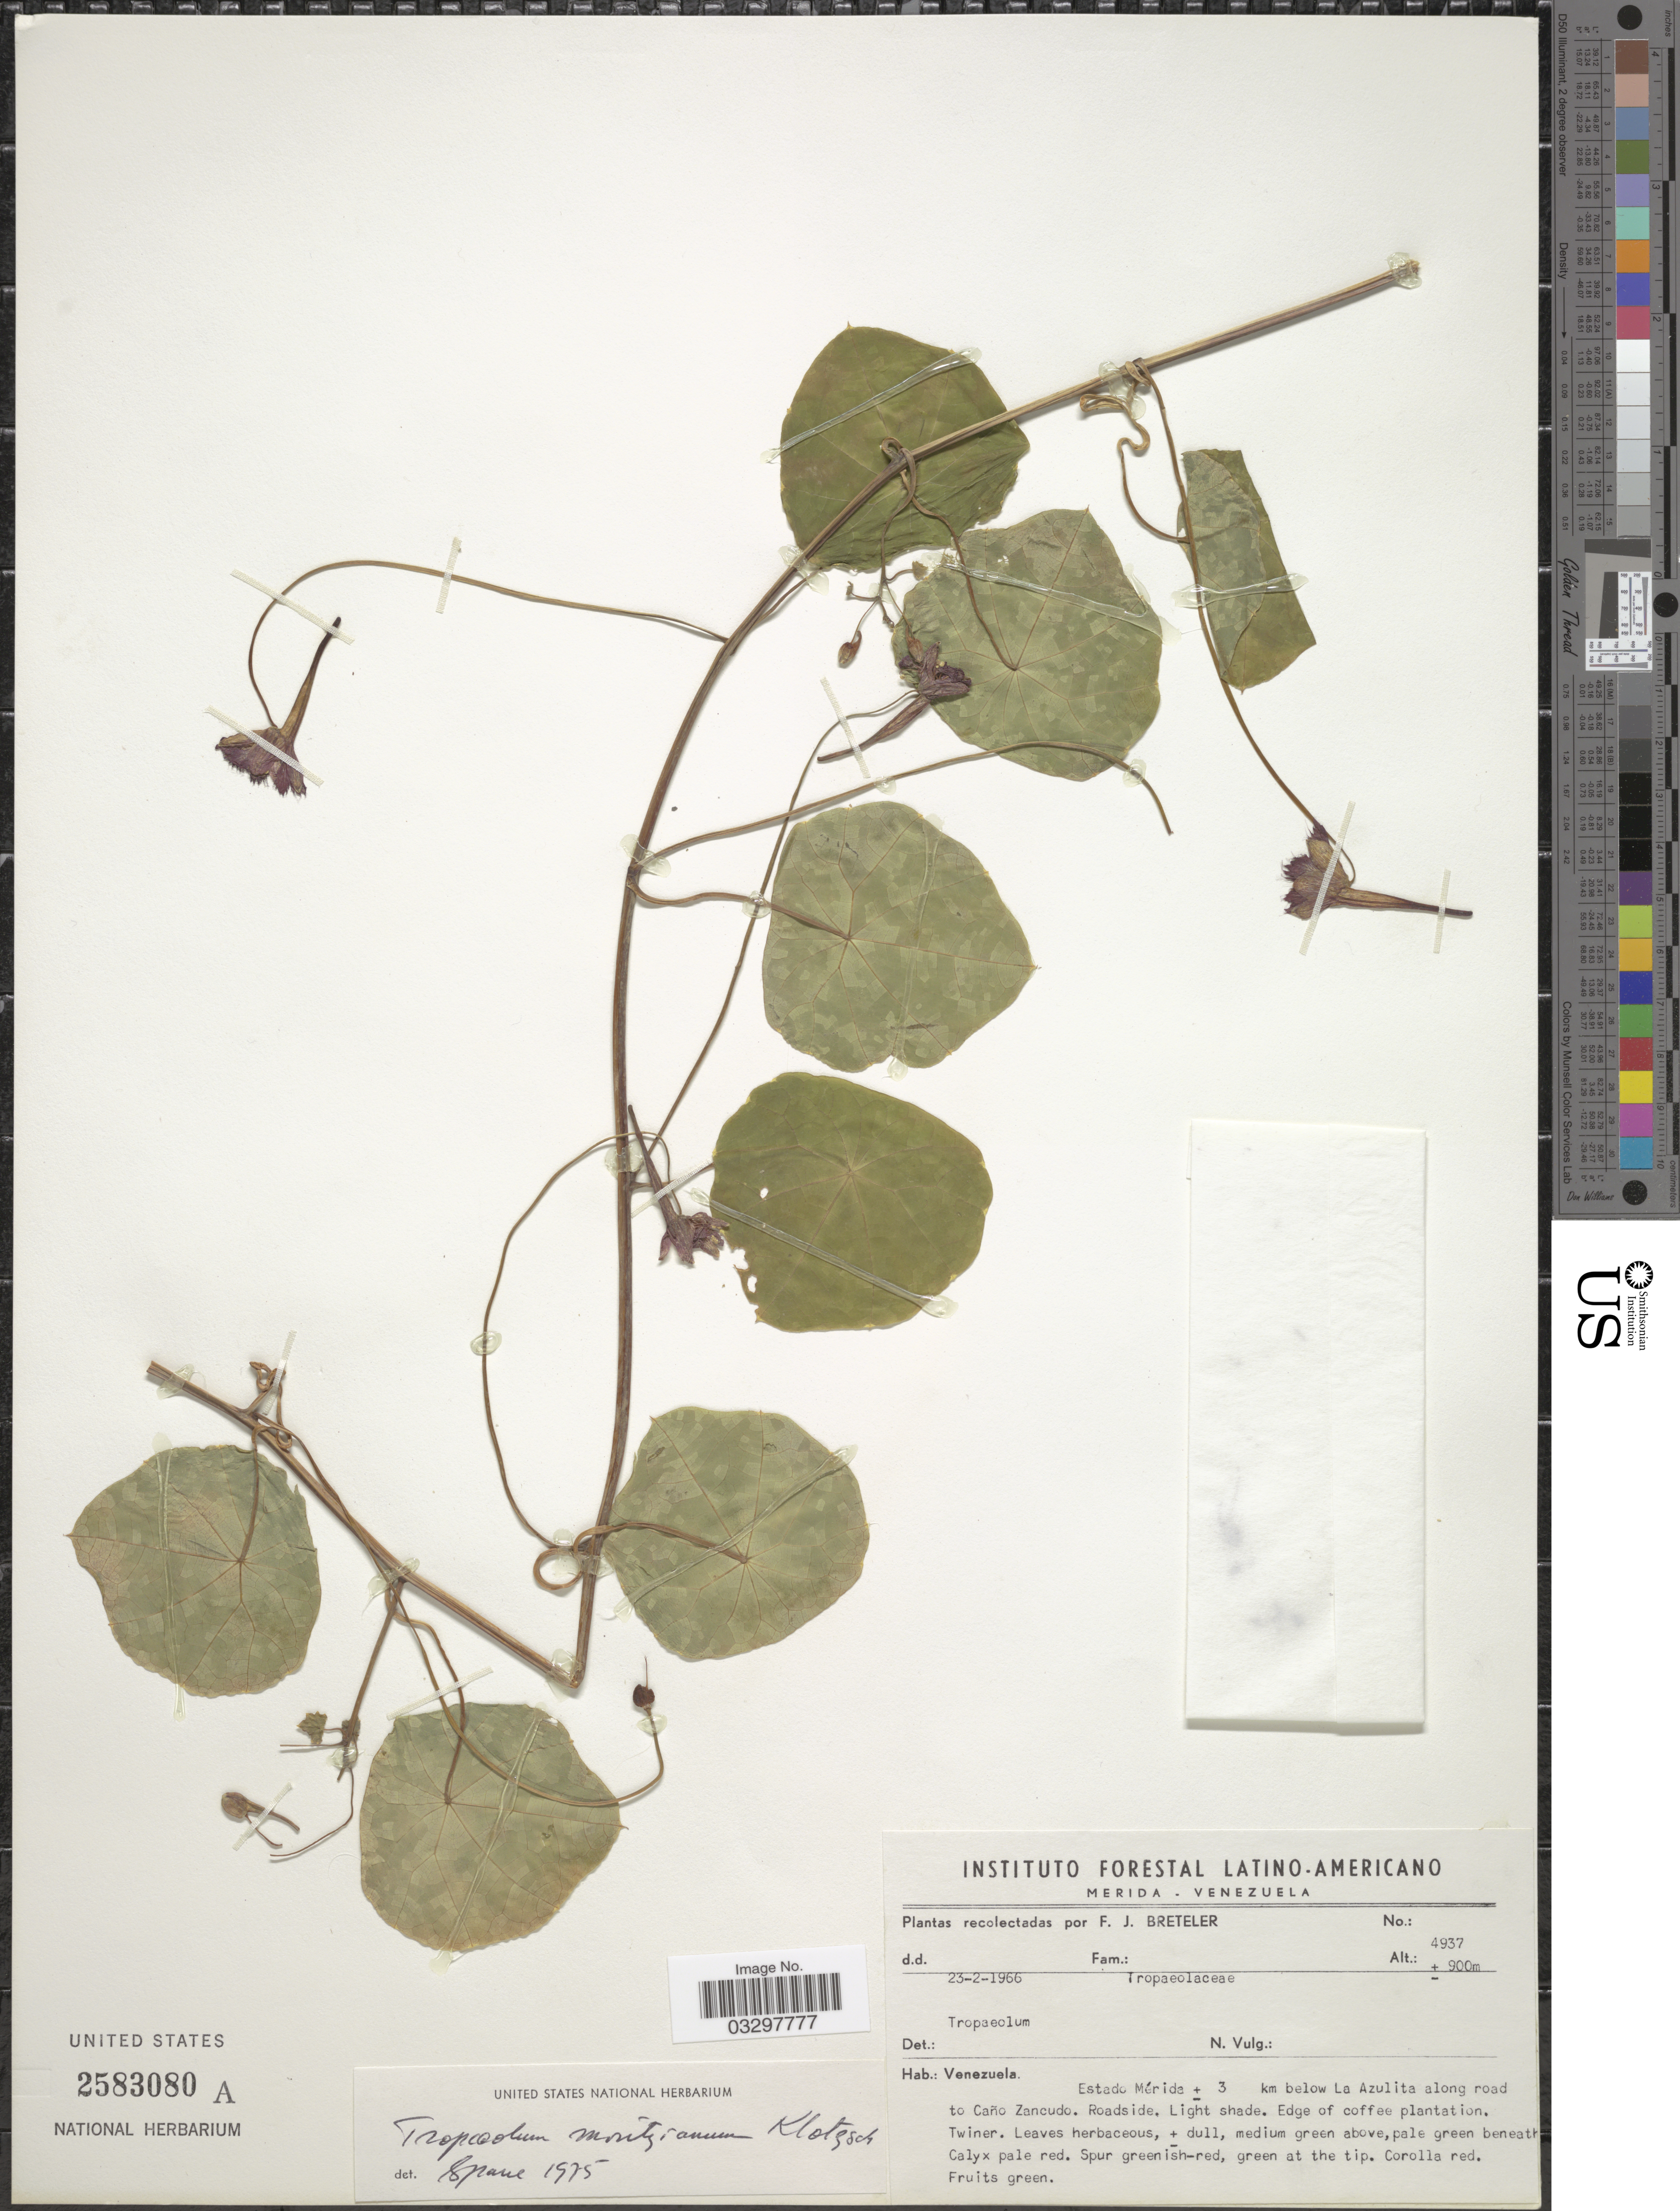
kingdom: Plantae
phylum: Tracheophyta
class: Magnoliopsida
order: Brassicales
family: Tropaeolaceae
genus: Tropaeolum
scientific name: Tropaeolum moritzianum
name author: Klotzsch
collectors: F. J. Breteler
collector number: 4937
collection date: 1966-02-23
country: Venezuela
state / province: Mérida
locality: Estado Mérida ± 3 km below La Azulita along road to Caño Zancudo.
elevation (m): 900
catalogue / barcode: US 2583080A